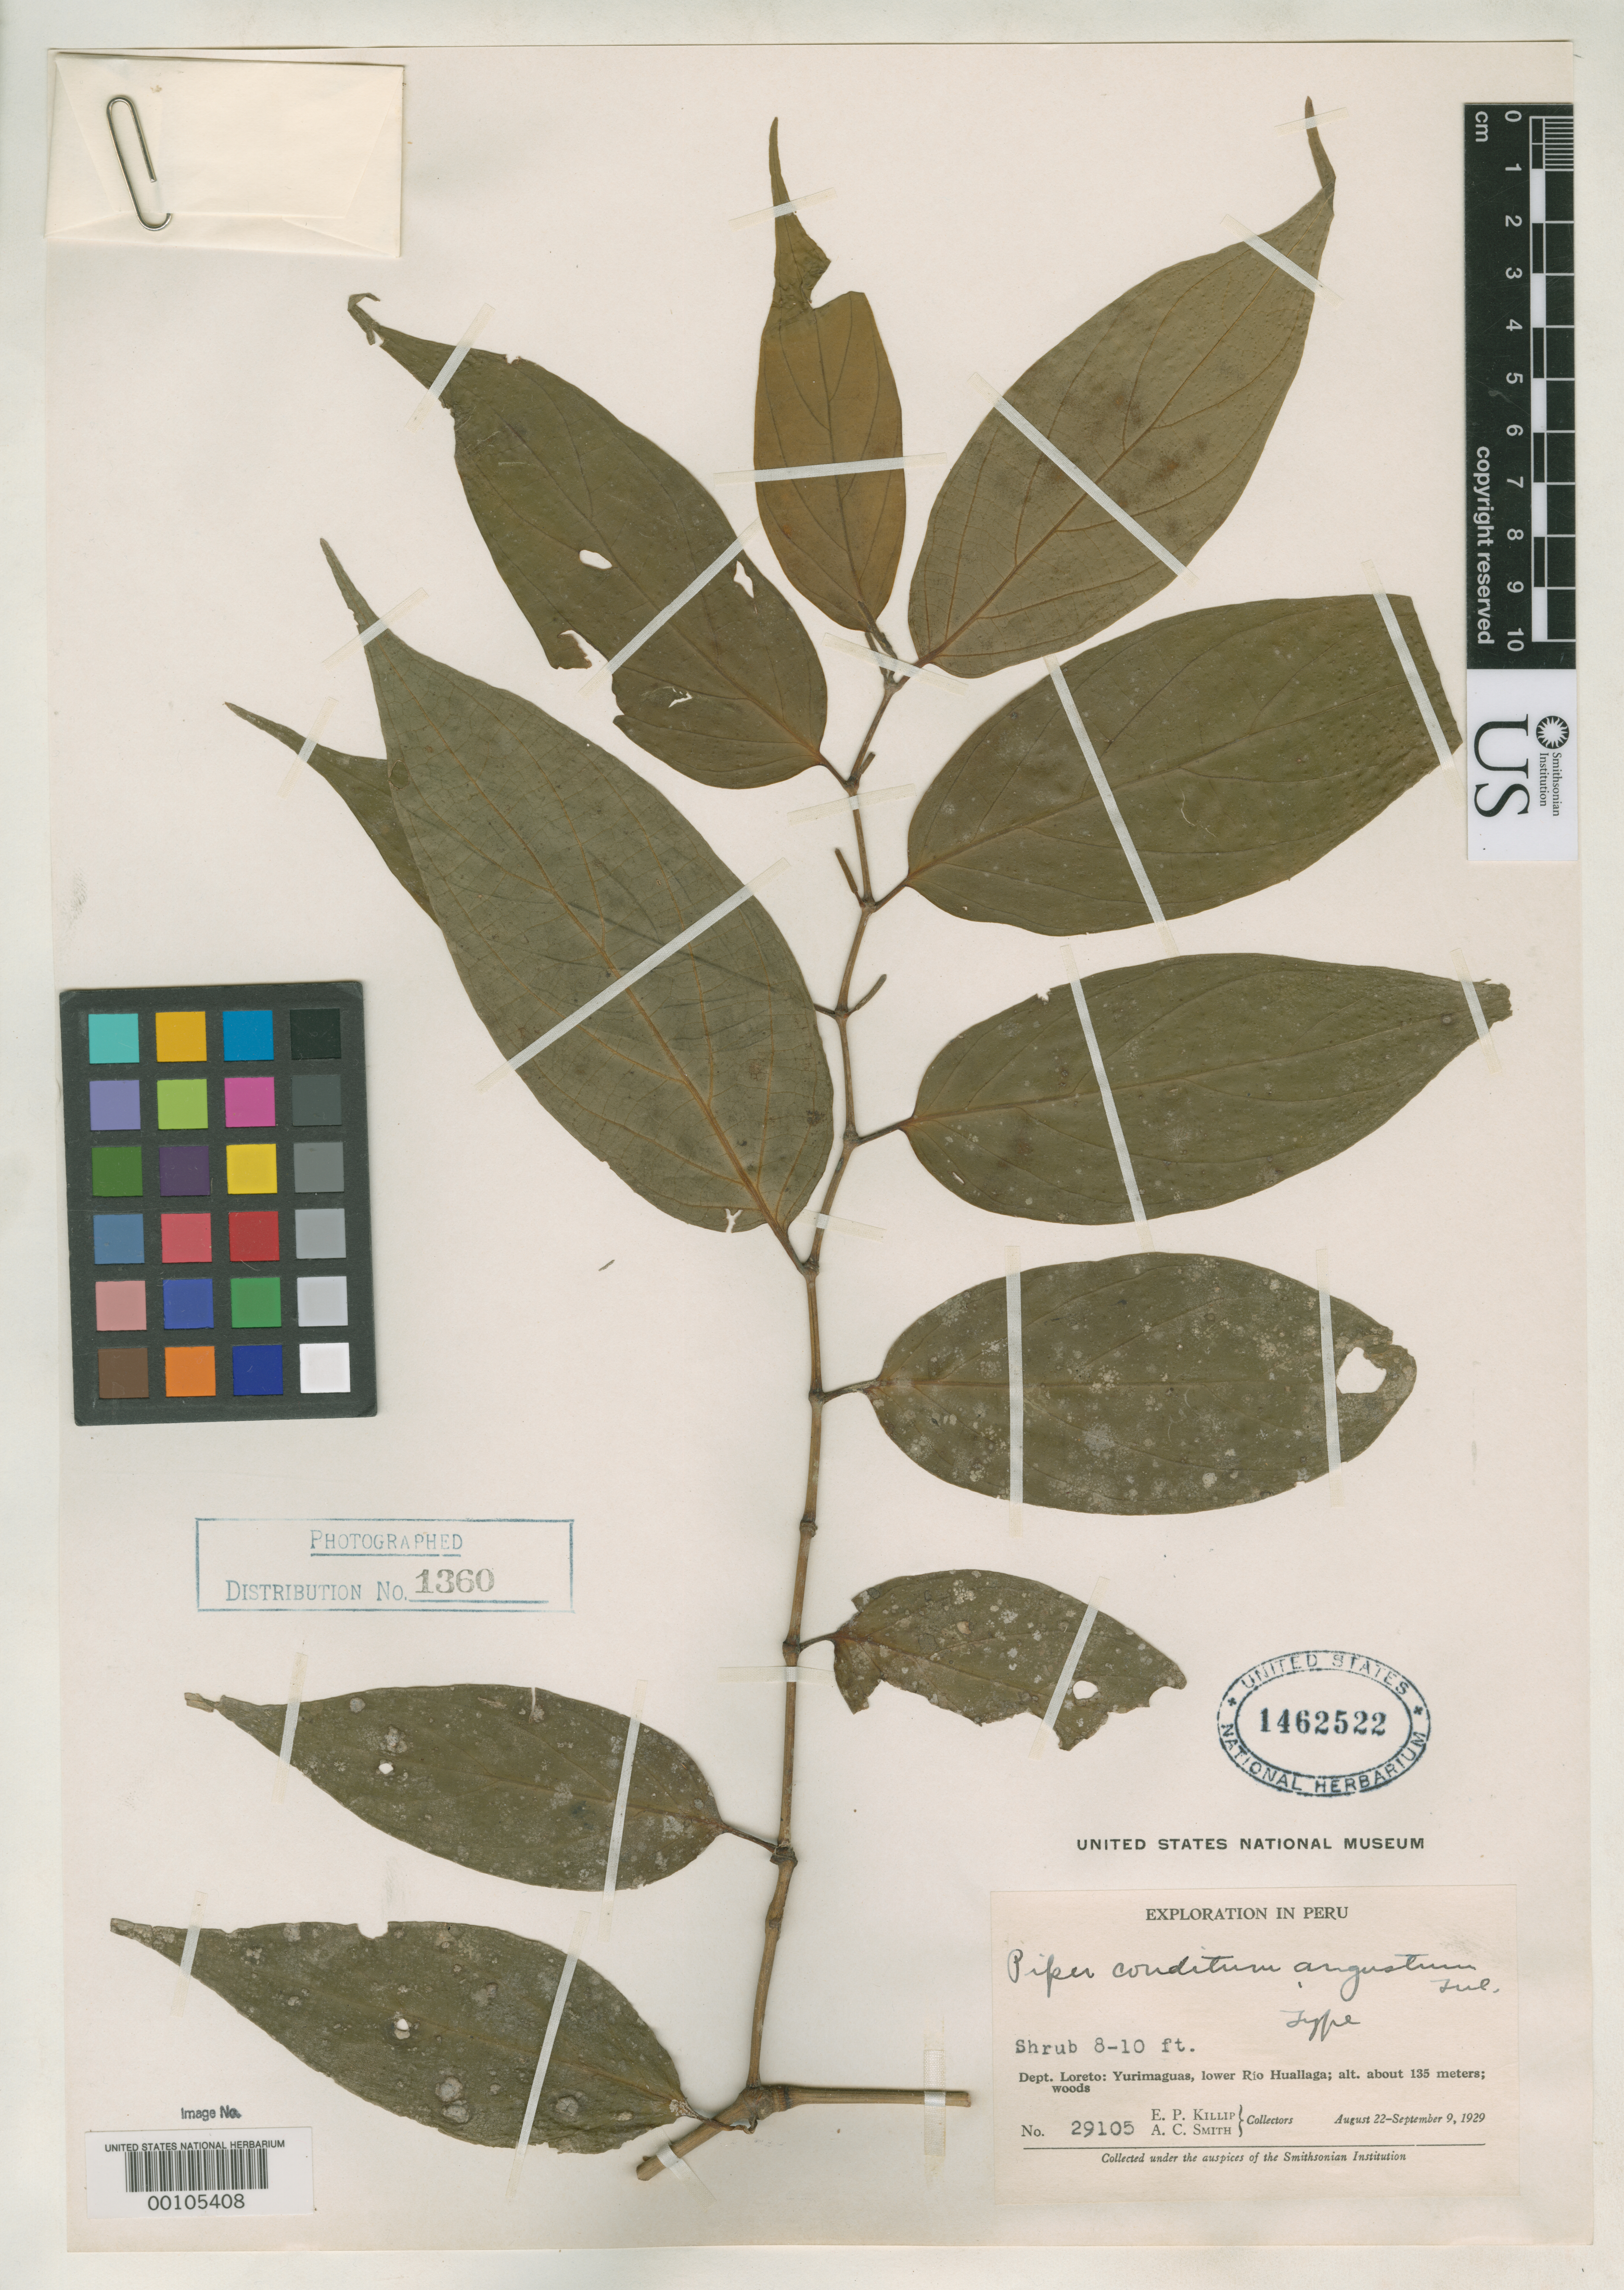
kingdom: Plantae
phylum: Tracheophyta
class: Magnoliopsida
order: Piperales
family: Piperaceae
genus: Piper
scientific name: Piper conditum var. angustum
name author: Trel. in J.F. Macbr.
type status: Holotype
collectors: E. P. Killip & A. C. Smith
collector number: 29105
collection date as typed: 22 Aug 1929 to 09 Sep 1929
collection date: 1929-08-22/1929-09-09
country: Peru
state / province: Loreto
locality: Yurimaguas, lower Rio Huallaga.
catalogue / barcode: US 1462522